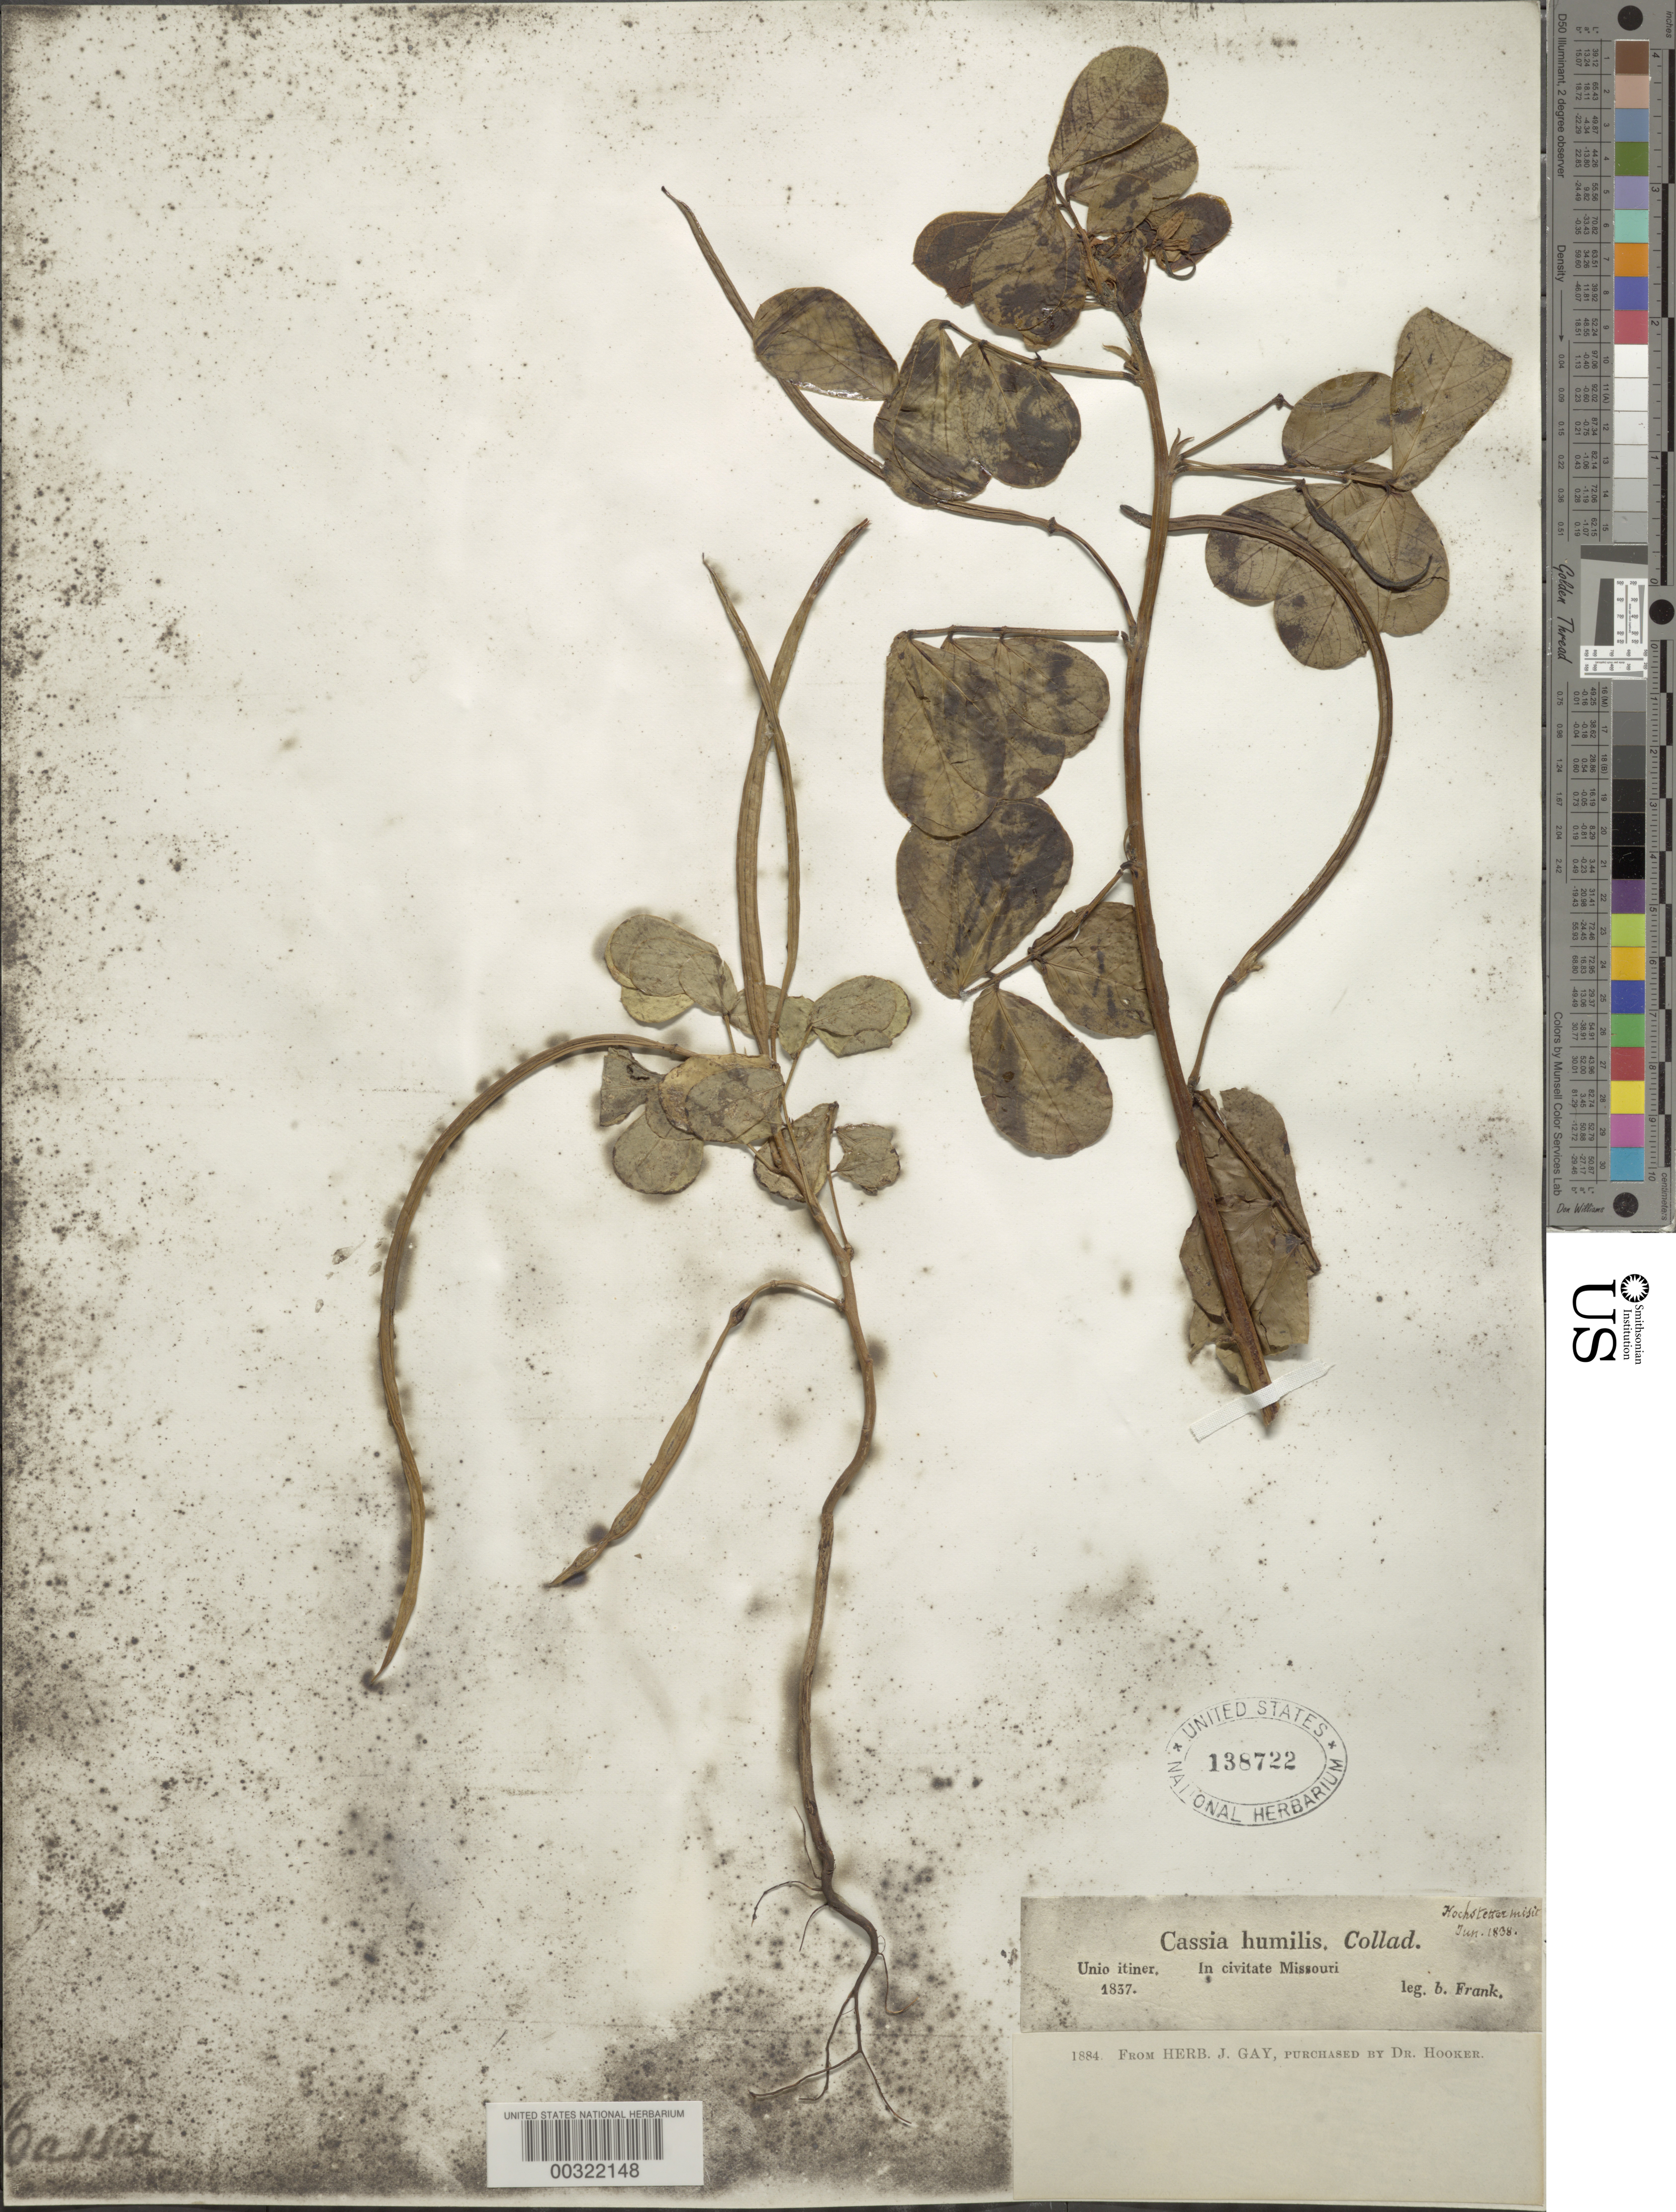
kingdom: Plantae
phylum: Tracheophyta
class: Magnoliopsida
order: Fabales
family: Fabaceae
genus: Senna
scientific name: Senna obtusifolia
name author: (L.) H.S. Irwin & Barneby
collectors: B. Frank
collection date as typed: Jun 1838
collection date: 1838-06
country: United States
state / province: Missouri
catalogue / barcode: US 138722